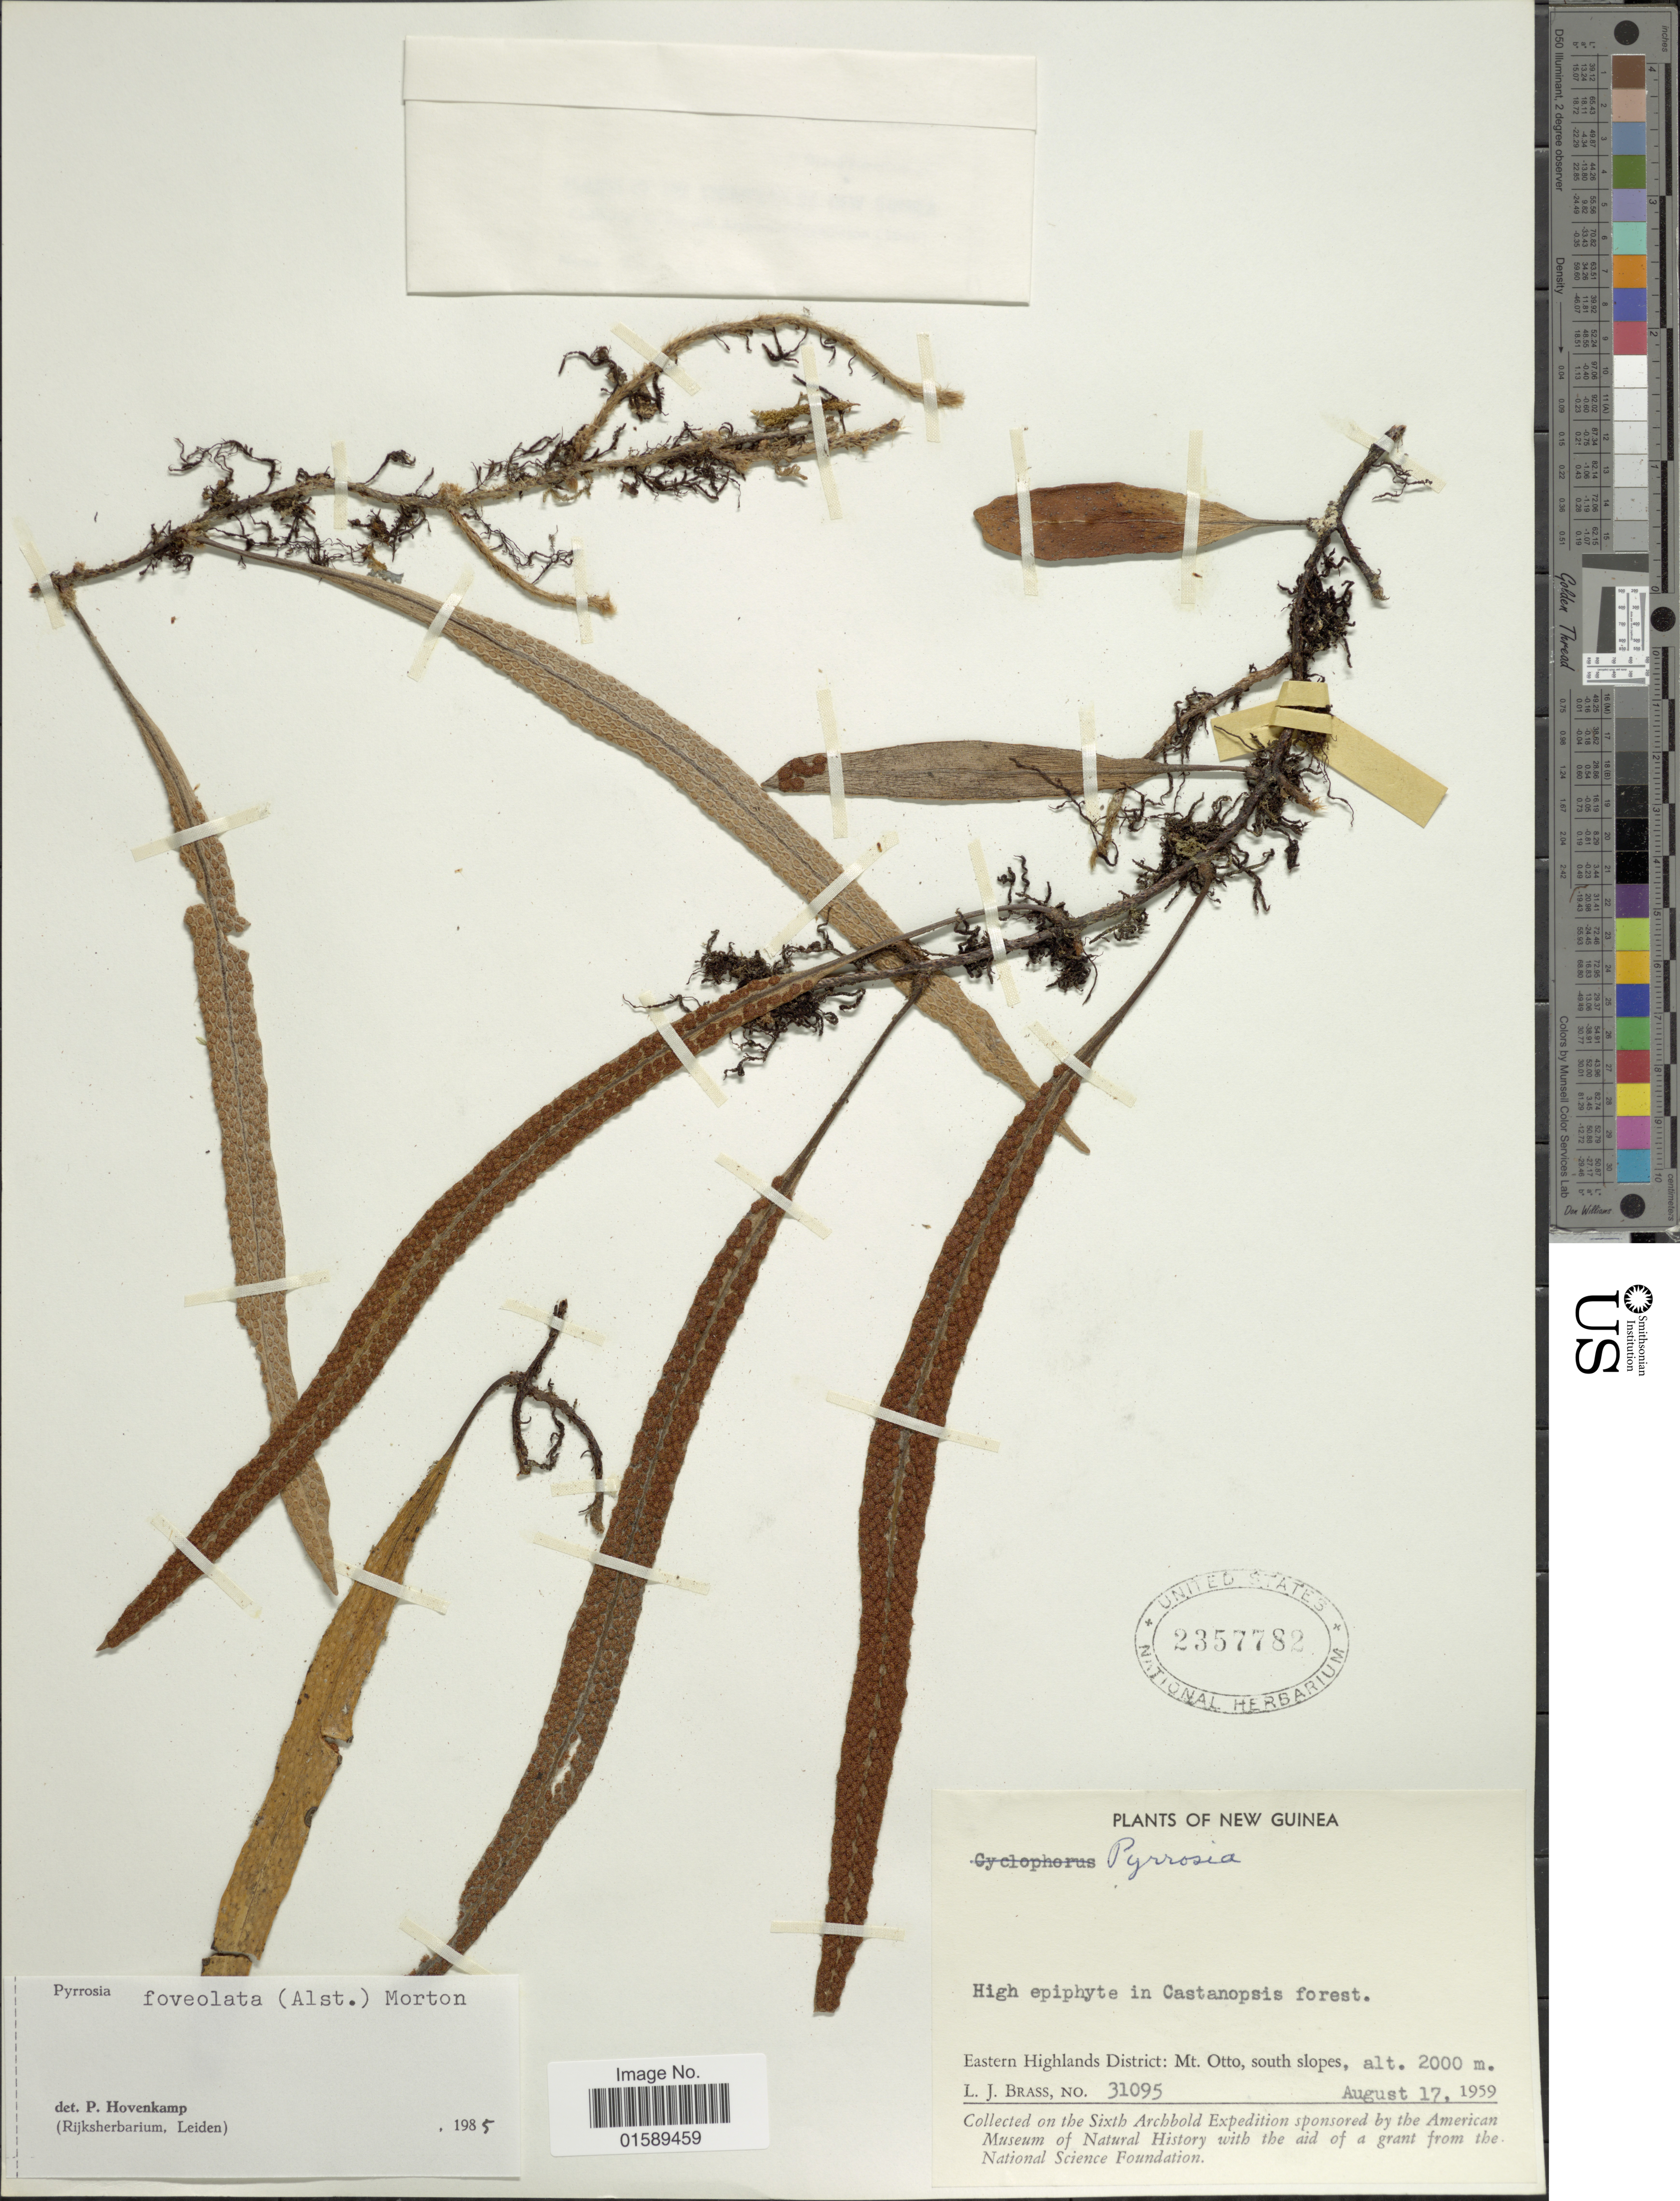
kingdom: Plantae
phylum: Tracheophyta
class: Polypodiopsida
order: Polypodiales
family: Polypodiaceae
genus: Pyrrosia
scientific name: Pyrrosia foveolata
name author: (Alston) C.V. Morton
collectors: L. J. Brass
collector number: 31095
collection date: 1959-08-17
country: Papua New Guinea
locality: New Guinea. Eastern Highlands District: Mt. Otto, south slopes.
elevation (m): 2000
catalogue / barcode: US 2357782